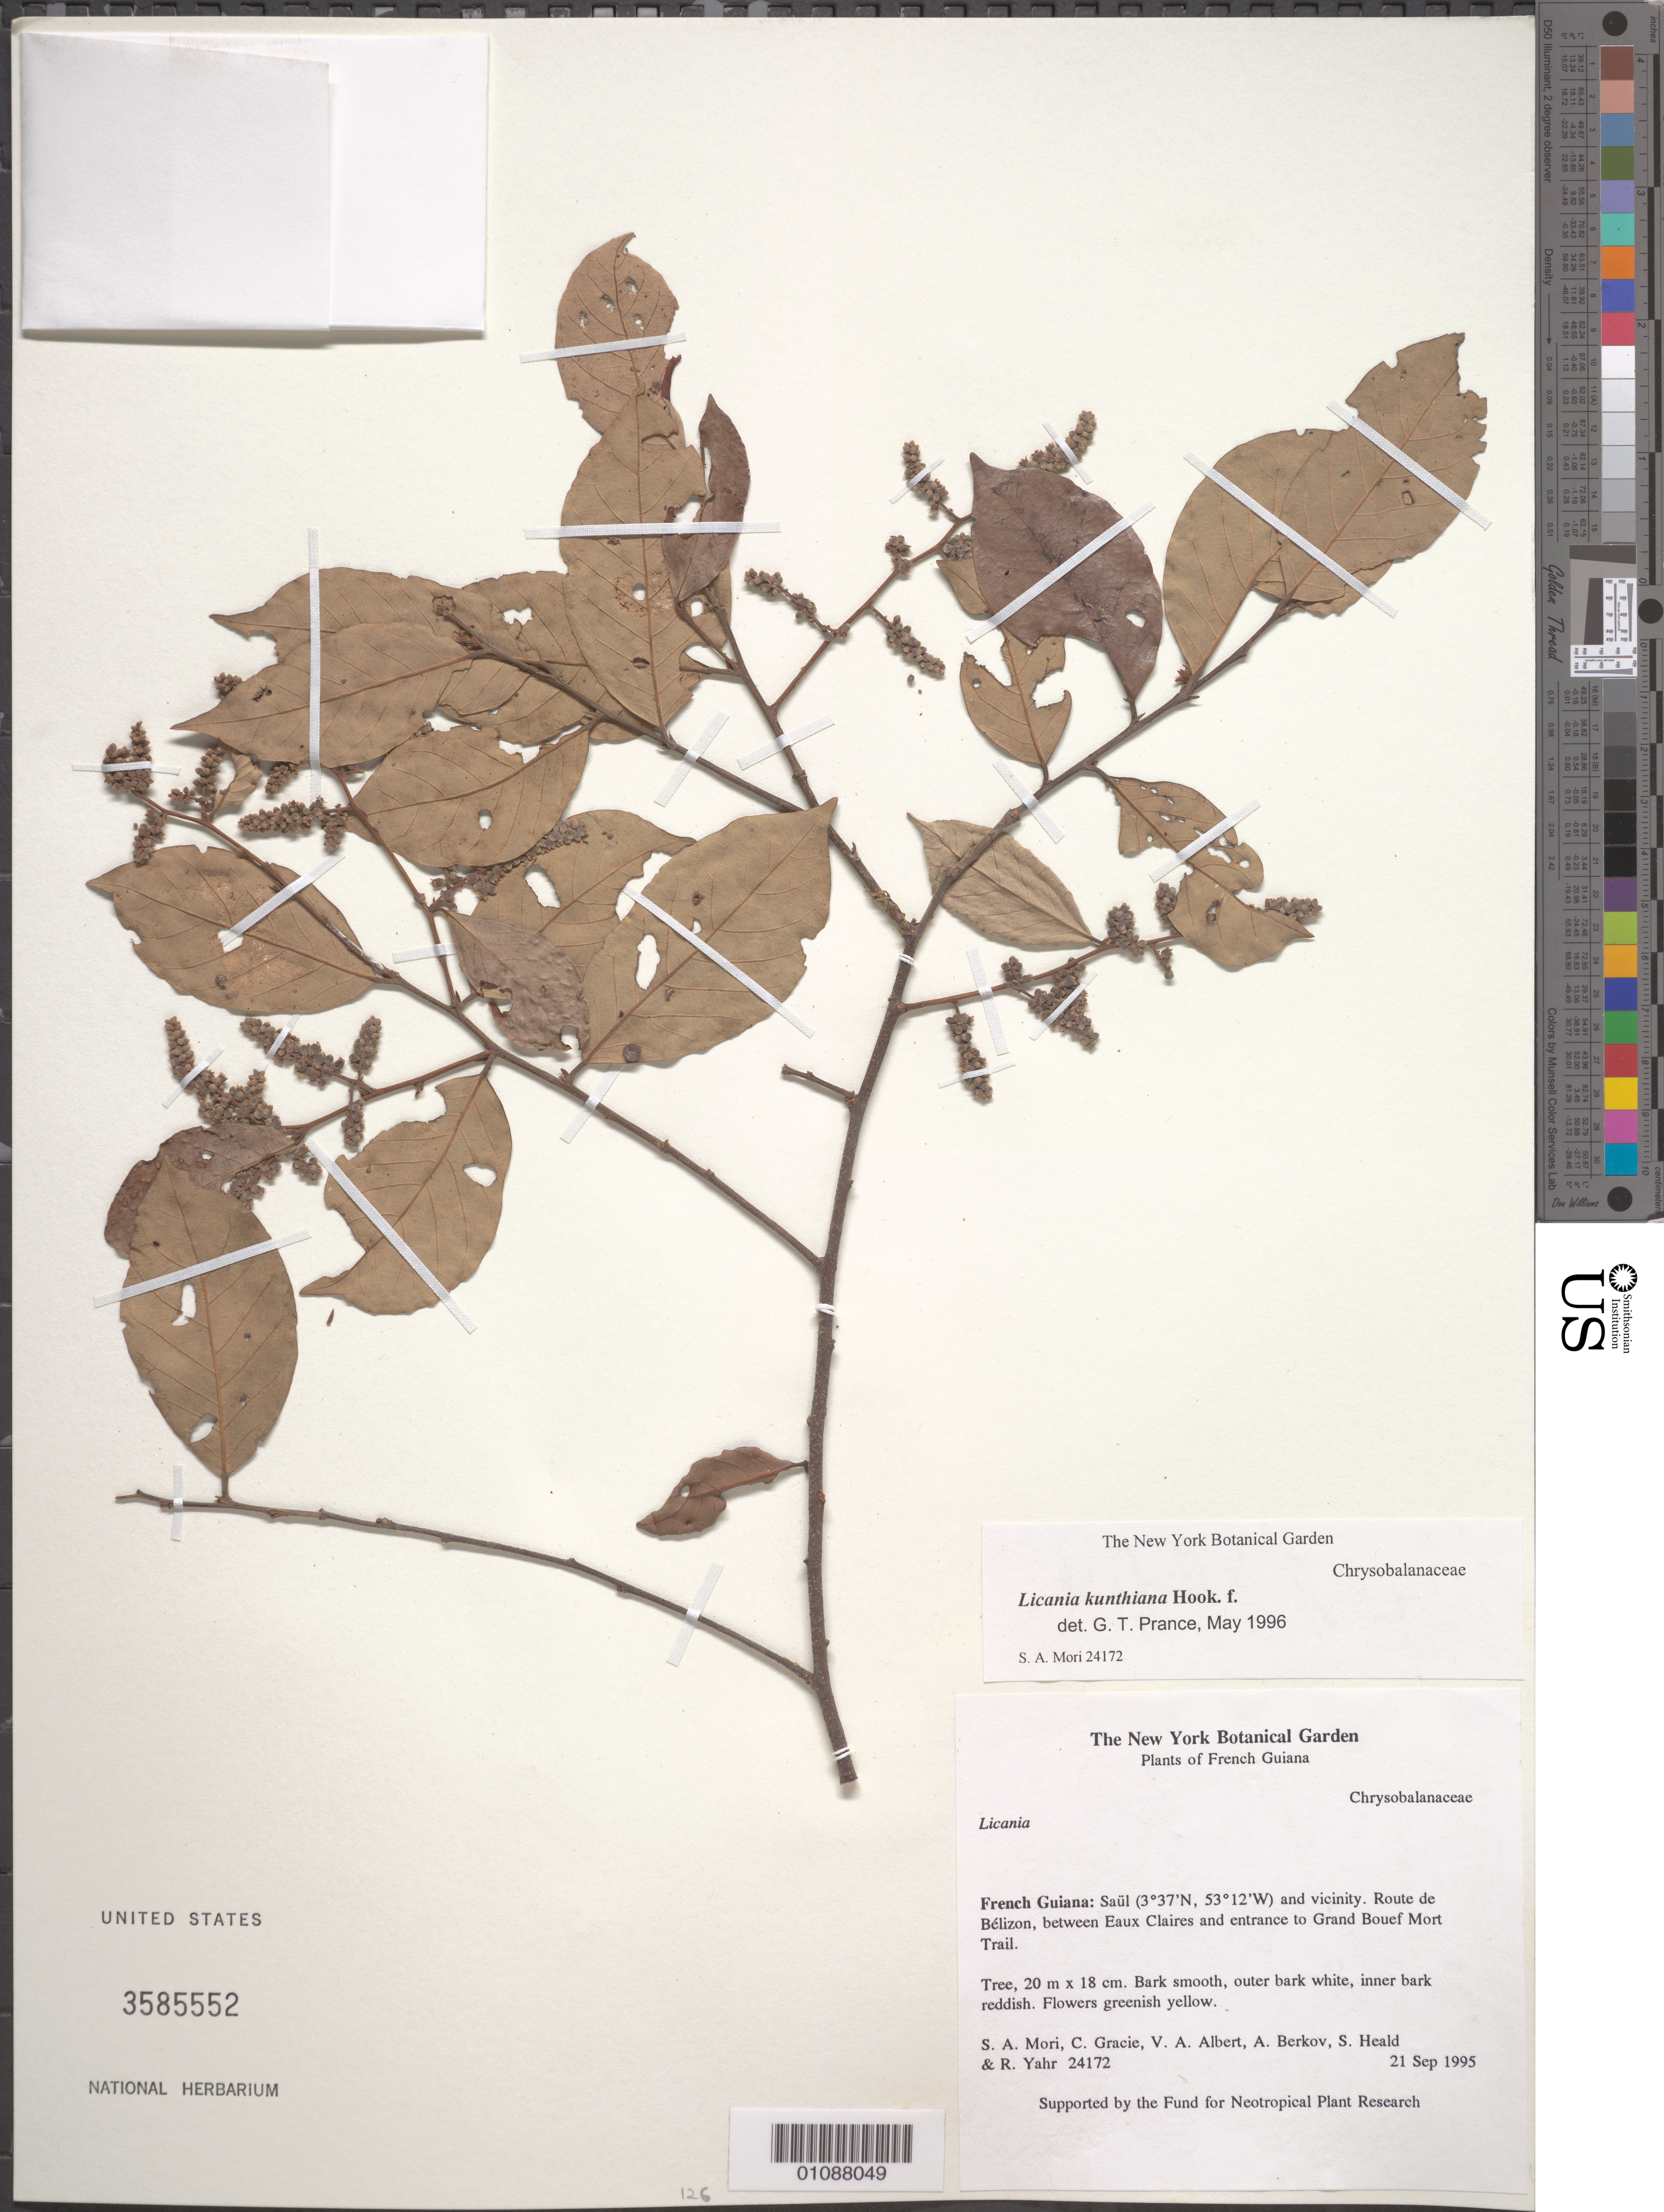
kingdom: Plantae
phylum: Tracheophyta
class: Magnoliopsida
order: Malpighiales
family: Chrysobalanaceae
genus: Licania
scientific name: Licania kunthiana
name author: Hook. f. in Mart.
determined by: Prance, G. T.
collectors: S. Mori, C. A. Gracie, V. A. Albert, A. Berkov, S. Heald & R. Yahr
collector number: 24172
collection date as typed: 21-Sep-95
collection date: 1995-09-21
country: French Guiana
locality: Saül and vic., Route de Belizon, between Eaux Claires and entrance to Grand Boeuf Mort Trail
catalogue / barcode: US 3585552